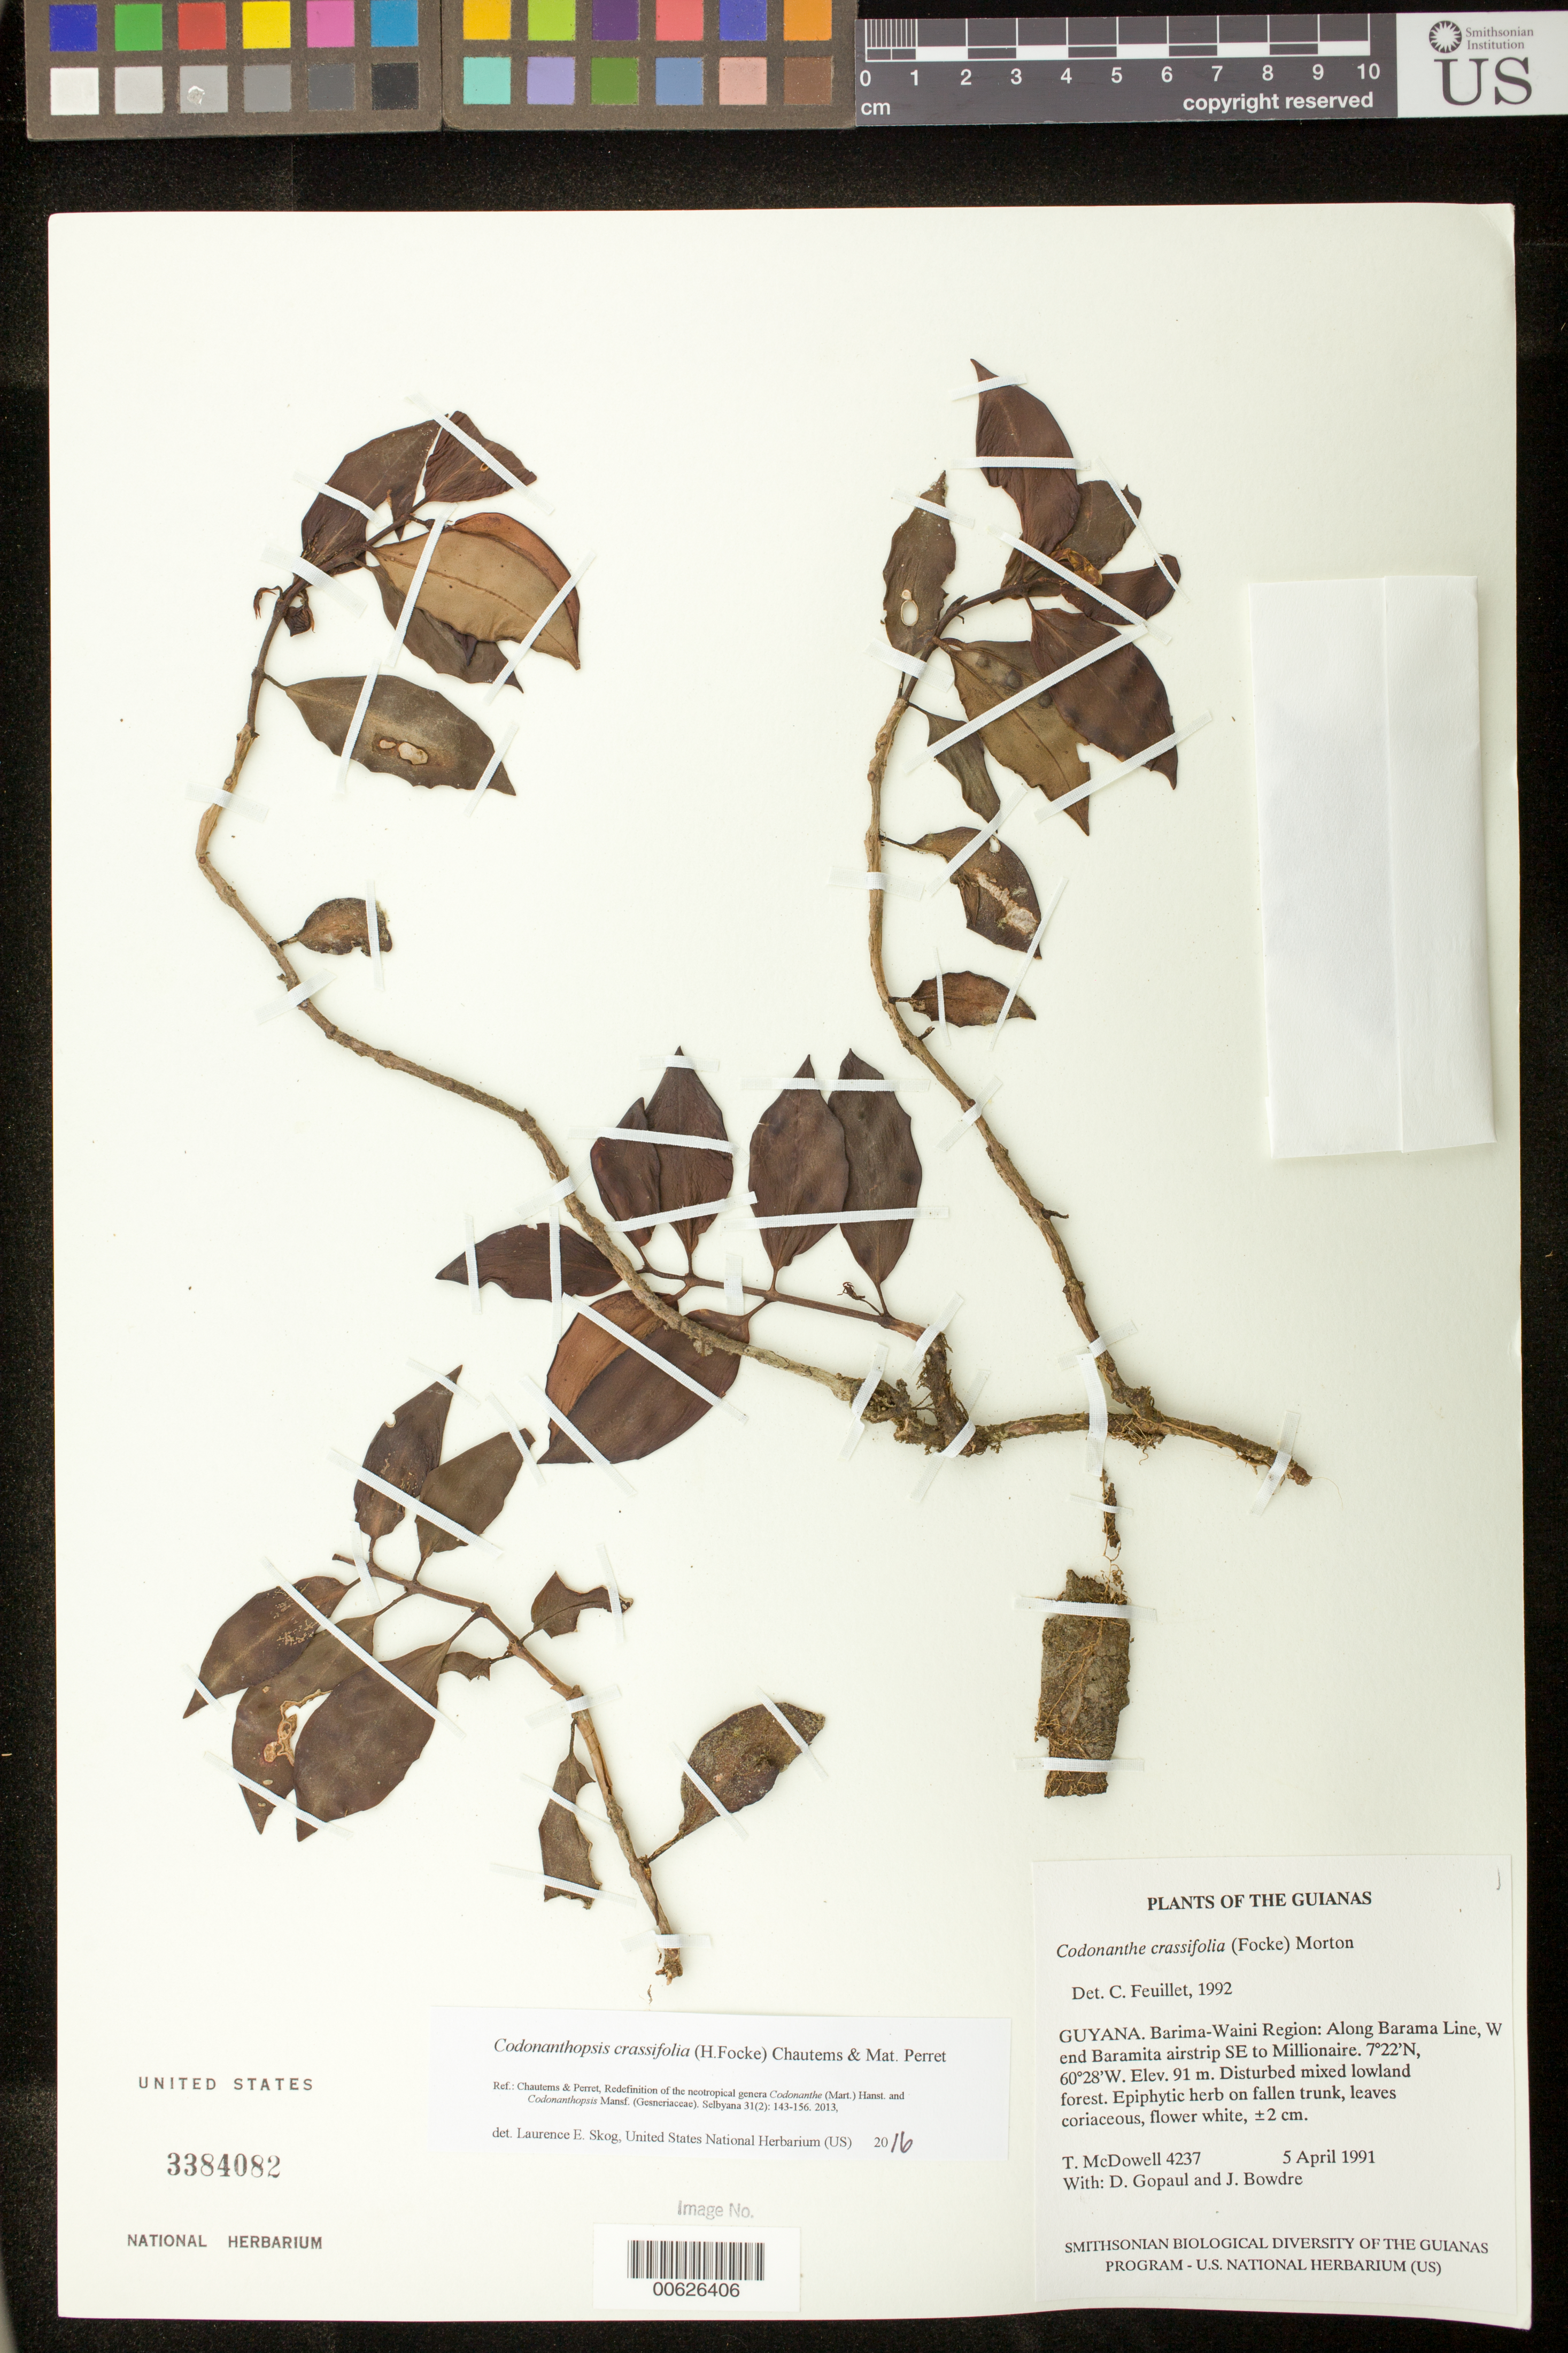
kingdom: Plantae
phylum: Tracheophyta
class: Magnoliopsida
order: Lamiales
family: Gesneriaceae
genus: Codonanthe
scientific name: Codonanthe crassifolia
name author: (H. Focke) C.V. Morton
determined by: Feuillet, C.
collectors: T. McDowell, D. Gopaul & J. Bowdre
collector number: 4237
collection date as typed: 05 Apr 1991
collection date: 1991-04-05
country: Guyana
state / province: Barima-Waini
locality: Along Barama Line, W end Baramita airstrip SE to Millionaire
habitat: Disturbed mixed lowland forest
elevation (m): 91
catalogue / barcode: US 3384082